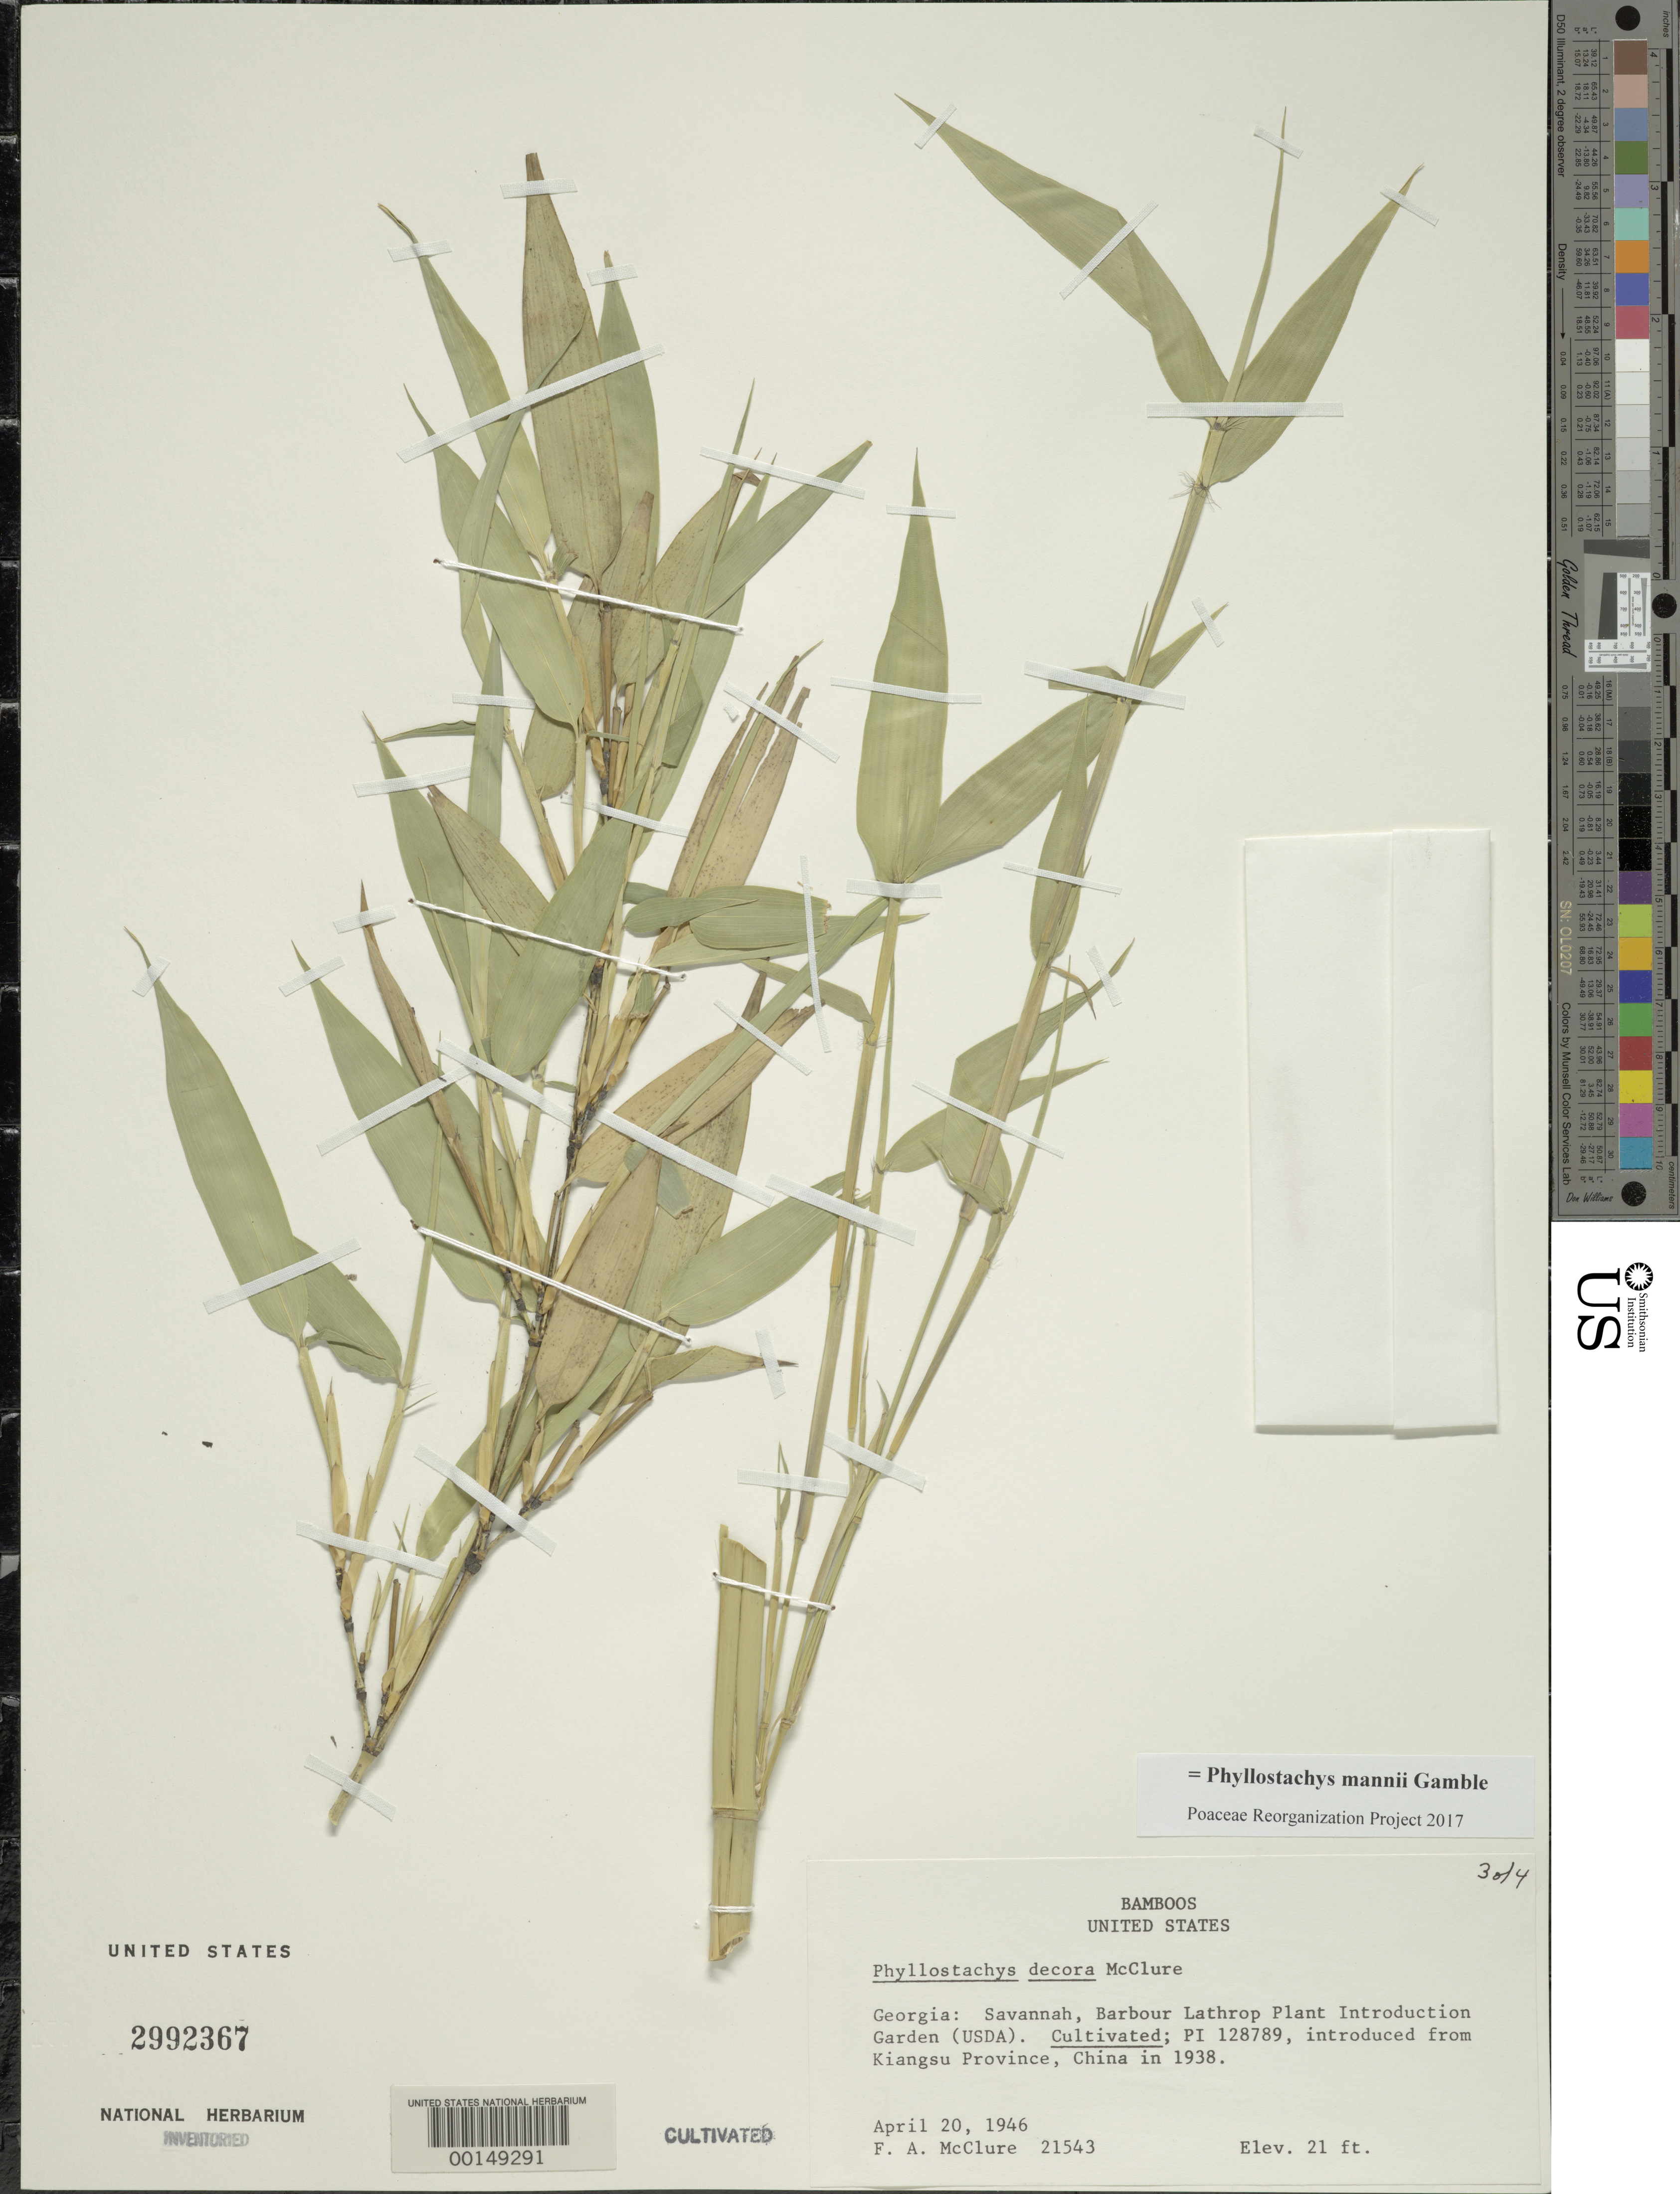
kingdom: Plantae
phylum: Tracheophyta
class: Liliopsida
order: Poales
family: Poaceae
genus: Phyllostachys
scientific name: Phyllostachys mannii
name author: Gamble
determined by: Poaceae Reorganization Project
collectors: F. A. McClure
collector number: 21543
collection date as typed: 20 Apr 1946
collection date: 1946-04-20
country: United States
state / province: Georgia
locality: Savannah, barbour lathrop p.i. garden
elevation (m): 6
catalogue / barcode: US 2992367